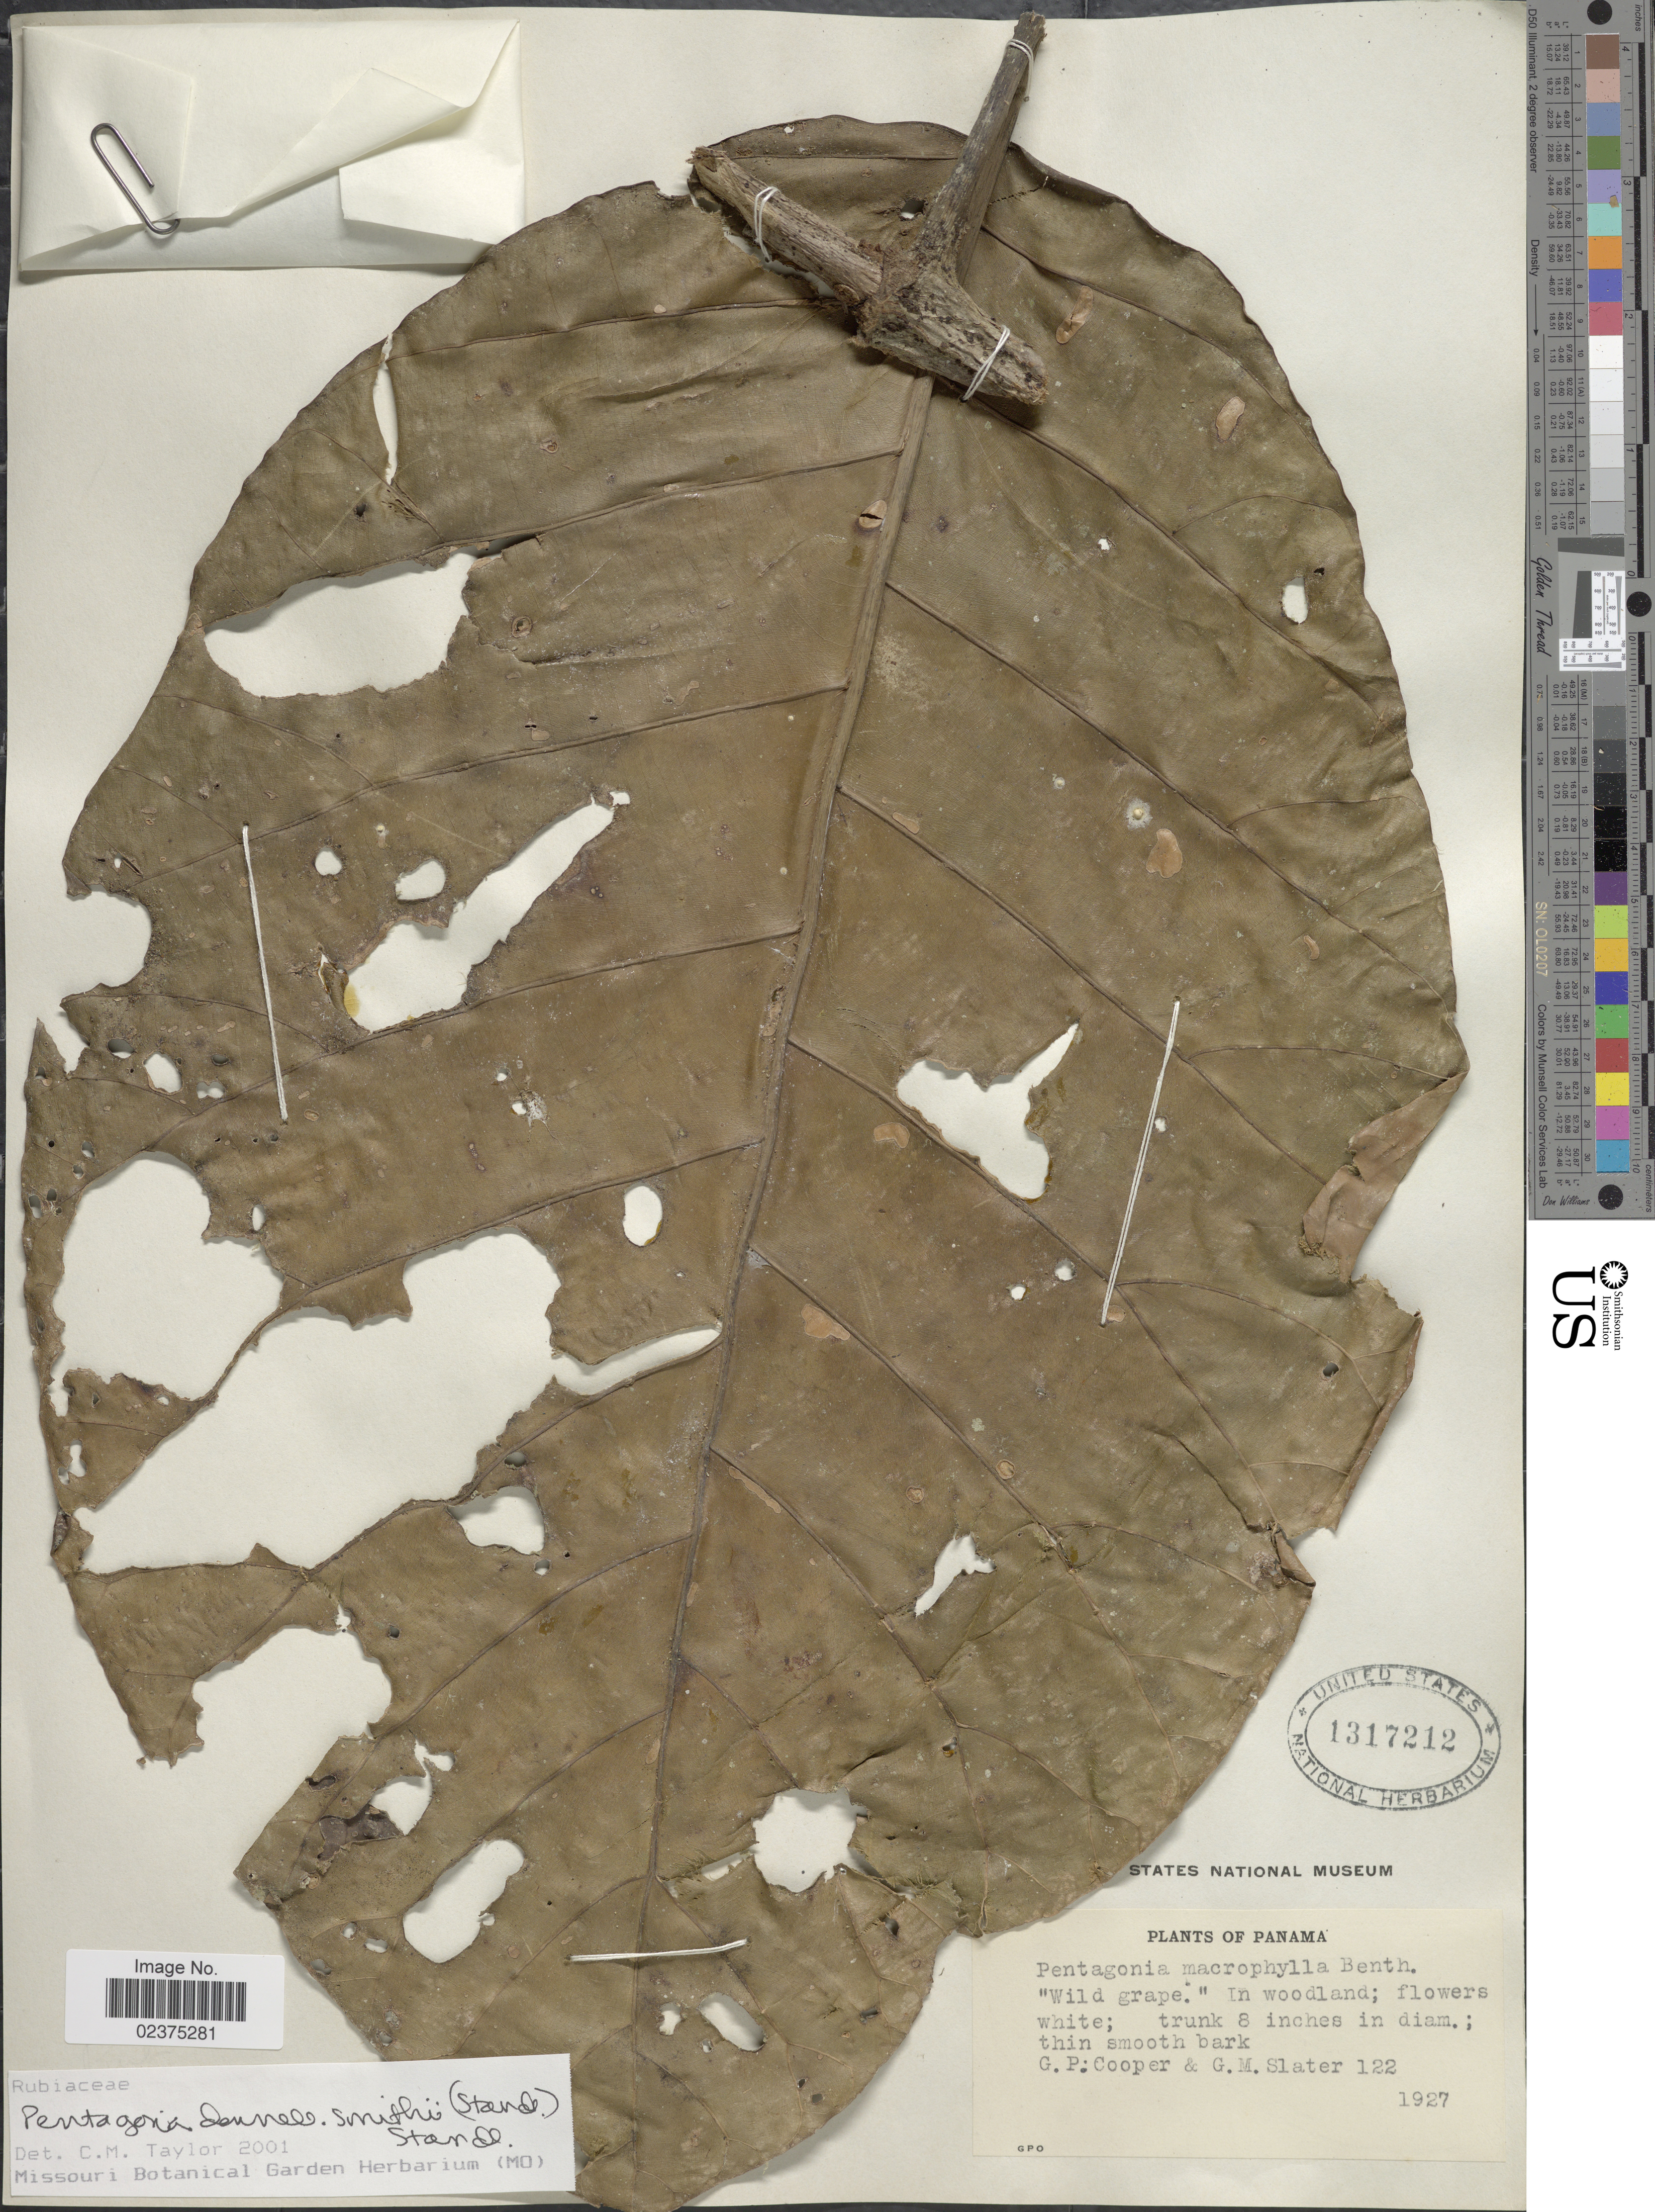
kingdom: Plantae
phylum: Tracheophyta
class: Magnoliopsida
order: Gentianales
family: Rubiaceae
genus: Pentagonia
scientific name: Pentagonia donnell-smithii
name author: (Standl.) Standl.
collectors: G. Cooper & G. Slater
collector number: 122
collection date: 1927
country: Panama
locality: Wild grap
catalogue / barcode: US 1317212